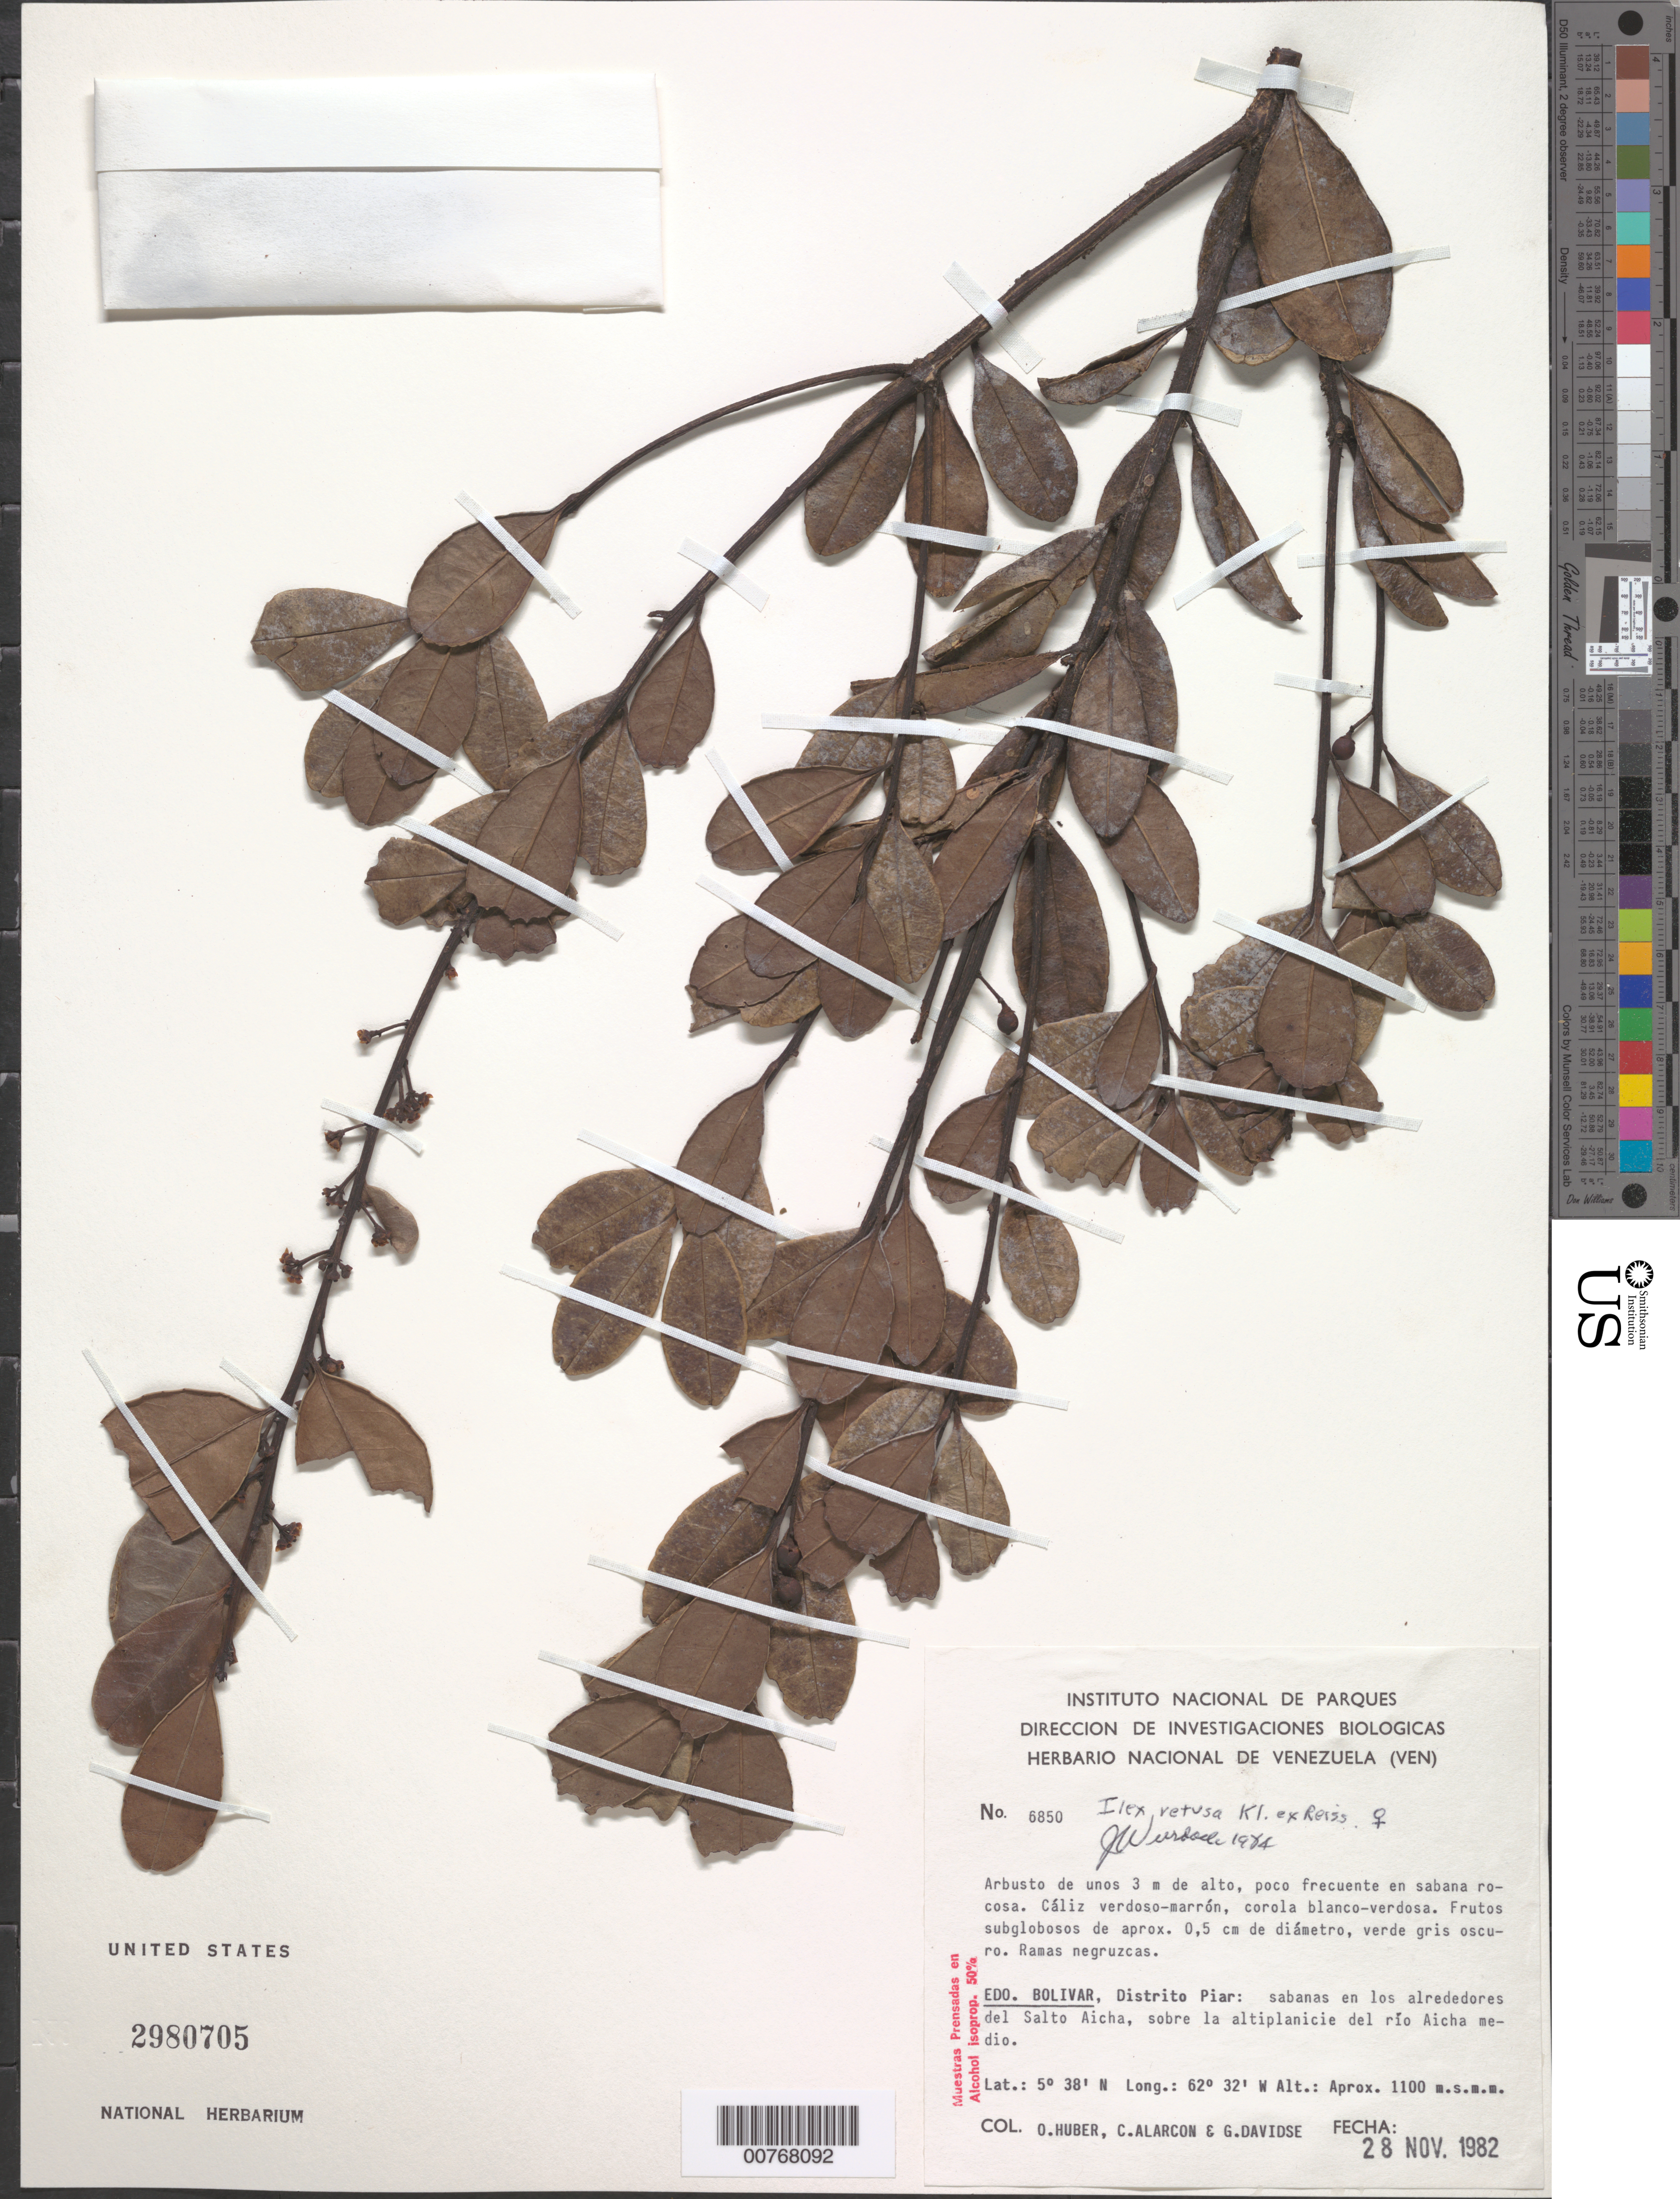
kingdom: Plantae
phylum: Tracheophyta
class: Magnoliopsida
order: Aquifoliales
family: Aquifoliaceae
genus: Ilex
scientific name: Ilex retusa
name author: Klotzsch ex Reissek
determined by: Wurdack, John J., (US), US (UNITED STATES)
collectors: O. Huber, C. Alarcon & G. Davidse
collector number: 6850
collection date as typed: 28-Nov-82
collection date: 1982-11-28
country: Venezuela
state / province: Bolívar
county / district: Piar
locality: Río Aicha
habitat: Savannas surrounding Salto Aicha, on the high plain in the middle of Río Aicha, rocky savanna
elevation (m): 1100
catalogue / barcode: US 2980705